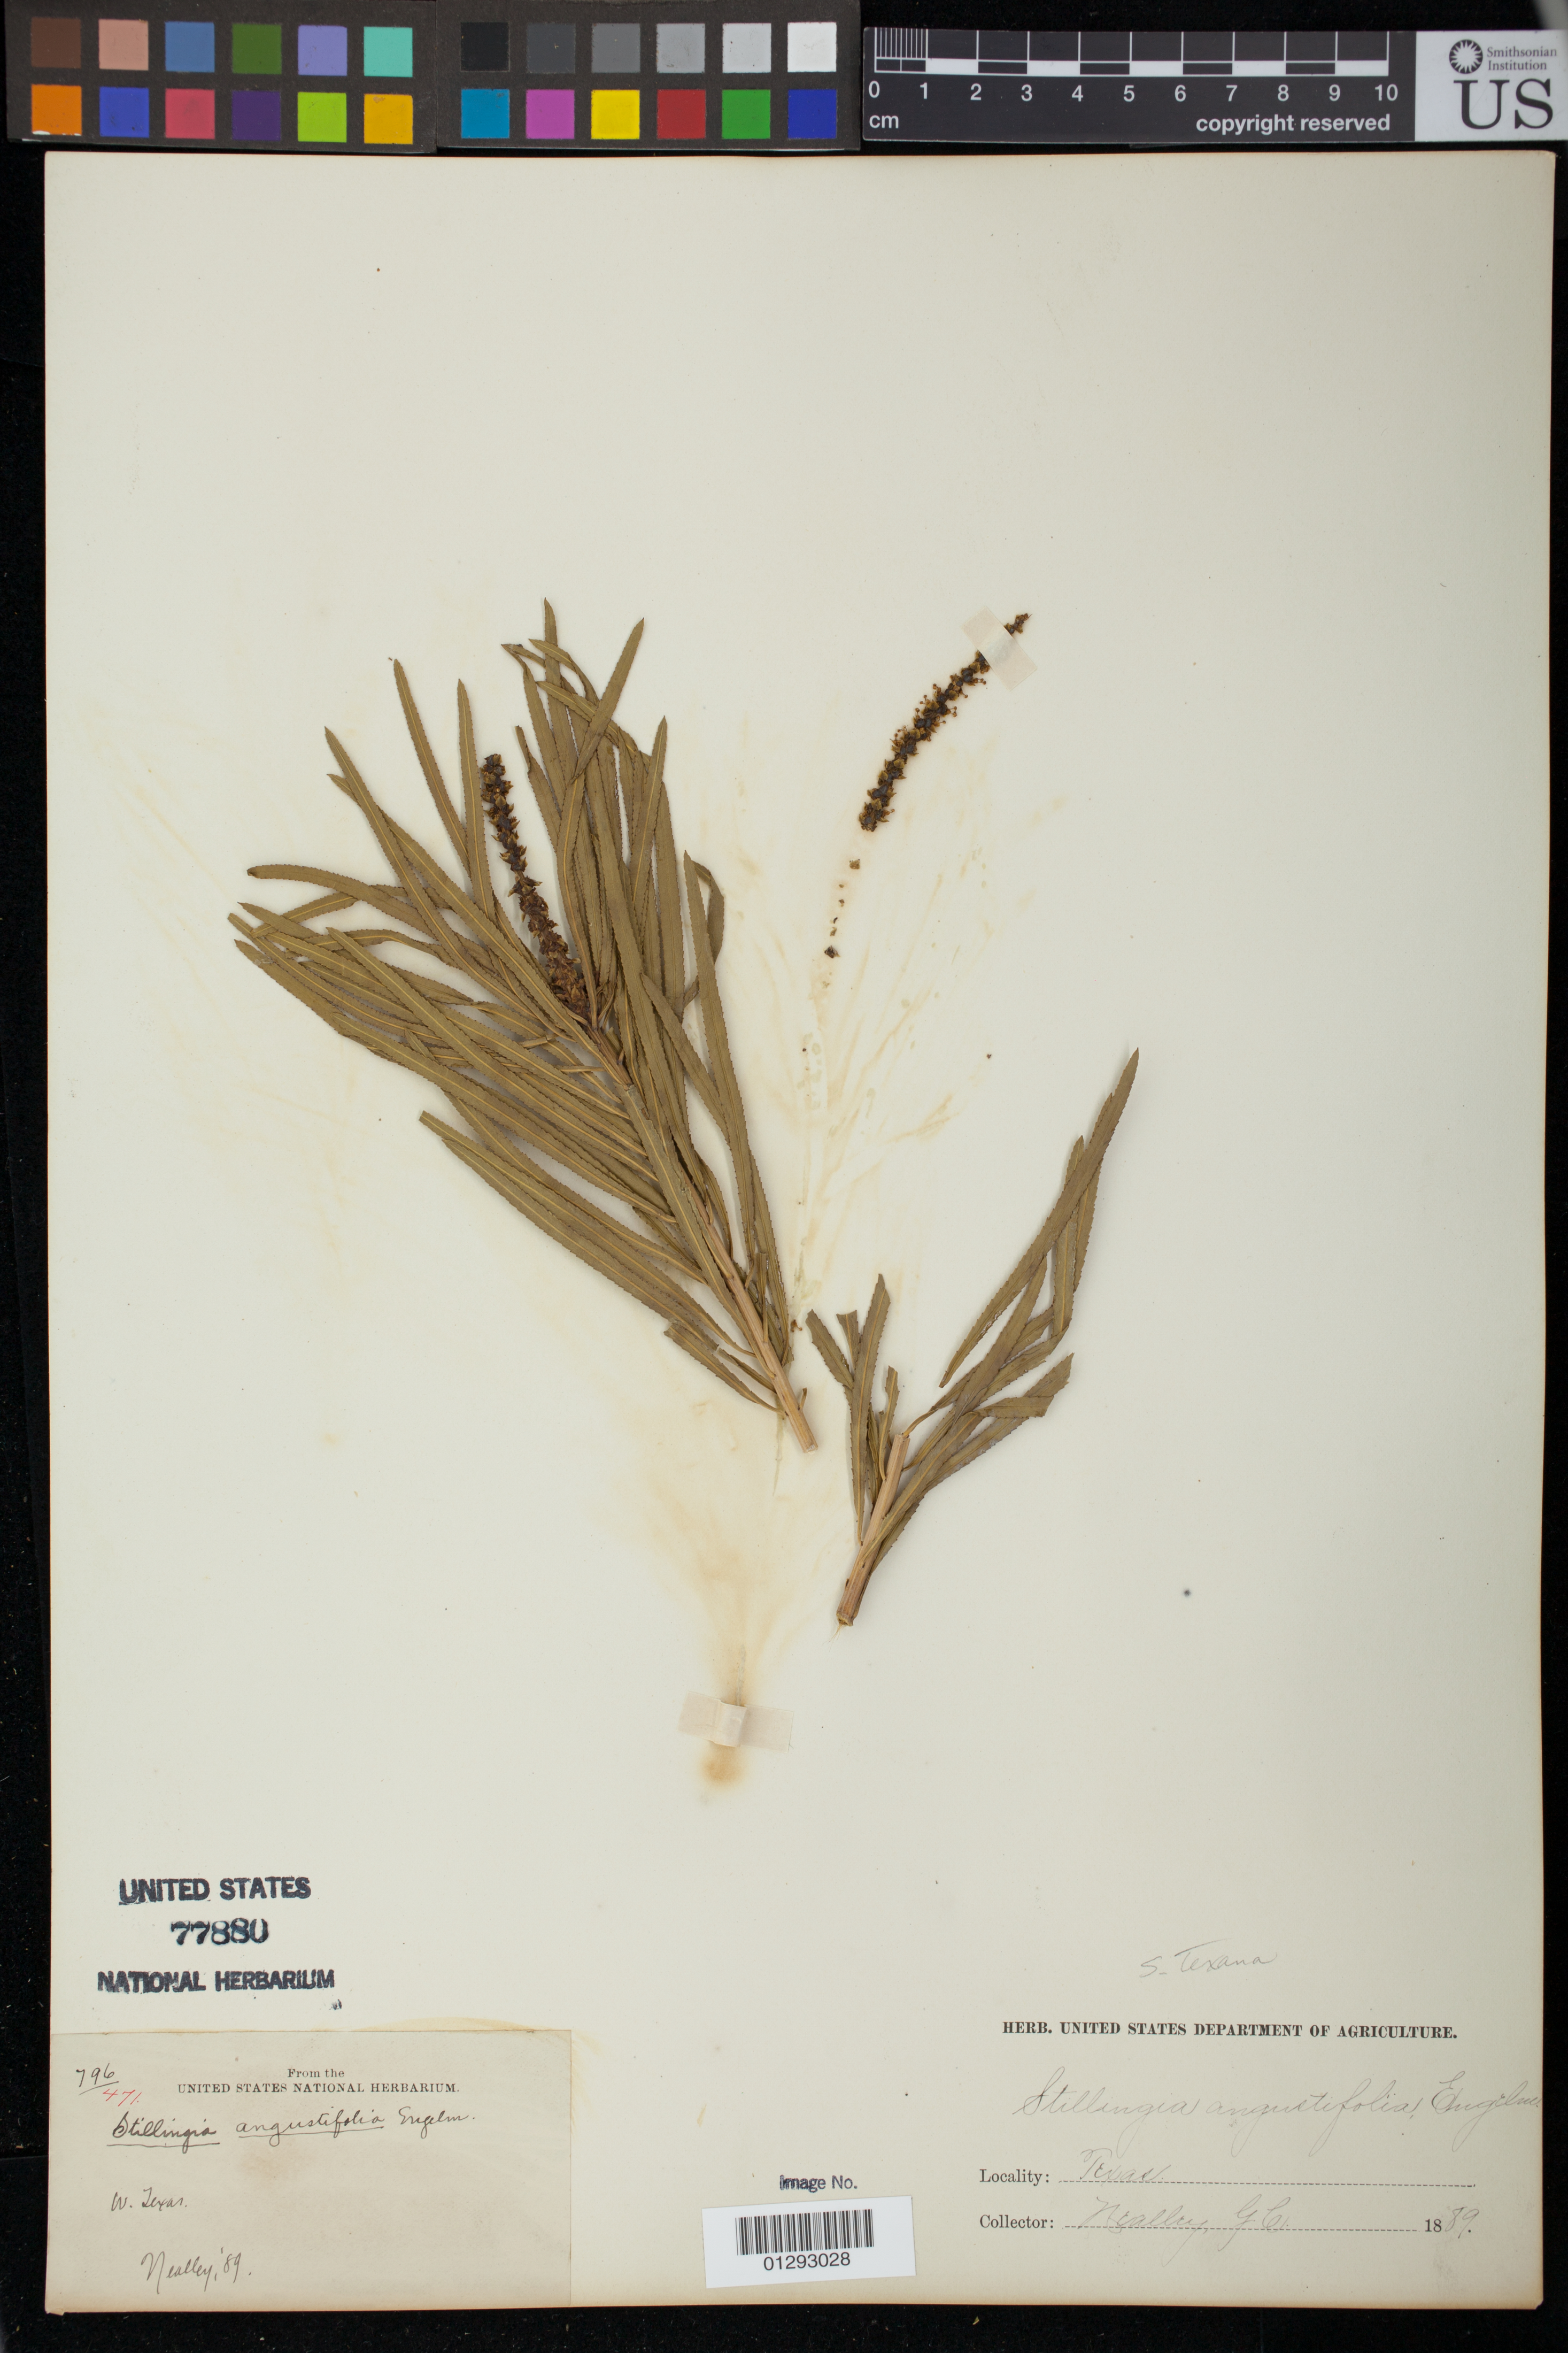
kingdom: Plantae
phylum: Tracheophyta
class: Magnoliopsida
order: Malpighiales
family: Euphorbiaceae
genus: Stillingia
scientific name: Stillingia texana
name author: I.M. Johnst.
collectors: G. C. Nealley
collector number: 796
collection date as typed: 1889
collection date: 1889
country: United States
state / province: Texas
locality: "Camp Charlotte", W. Texas.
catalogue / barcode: US 77880